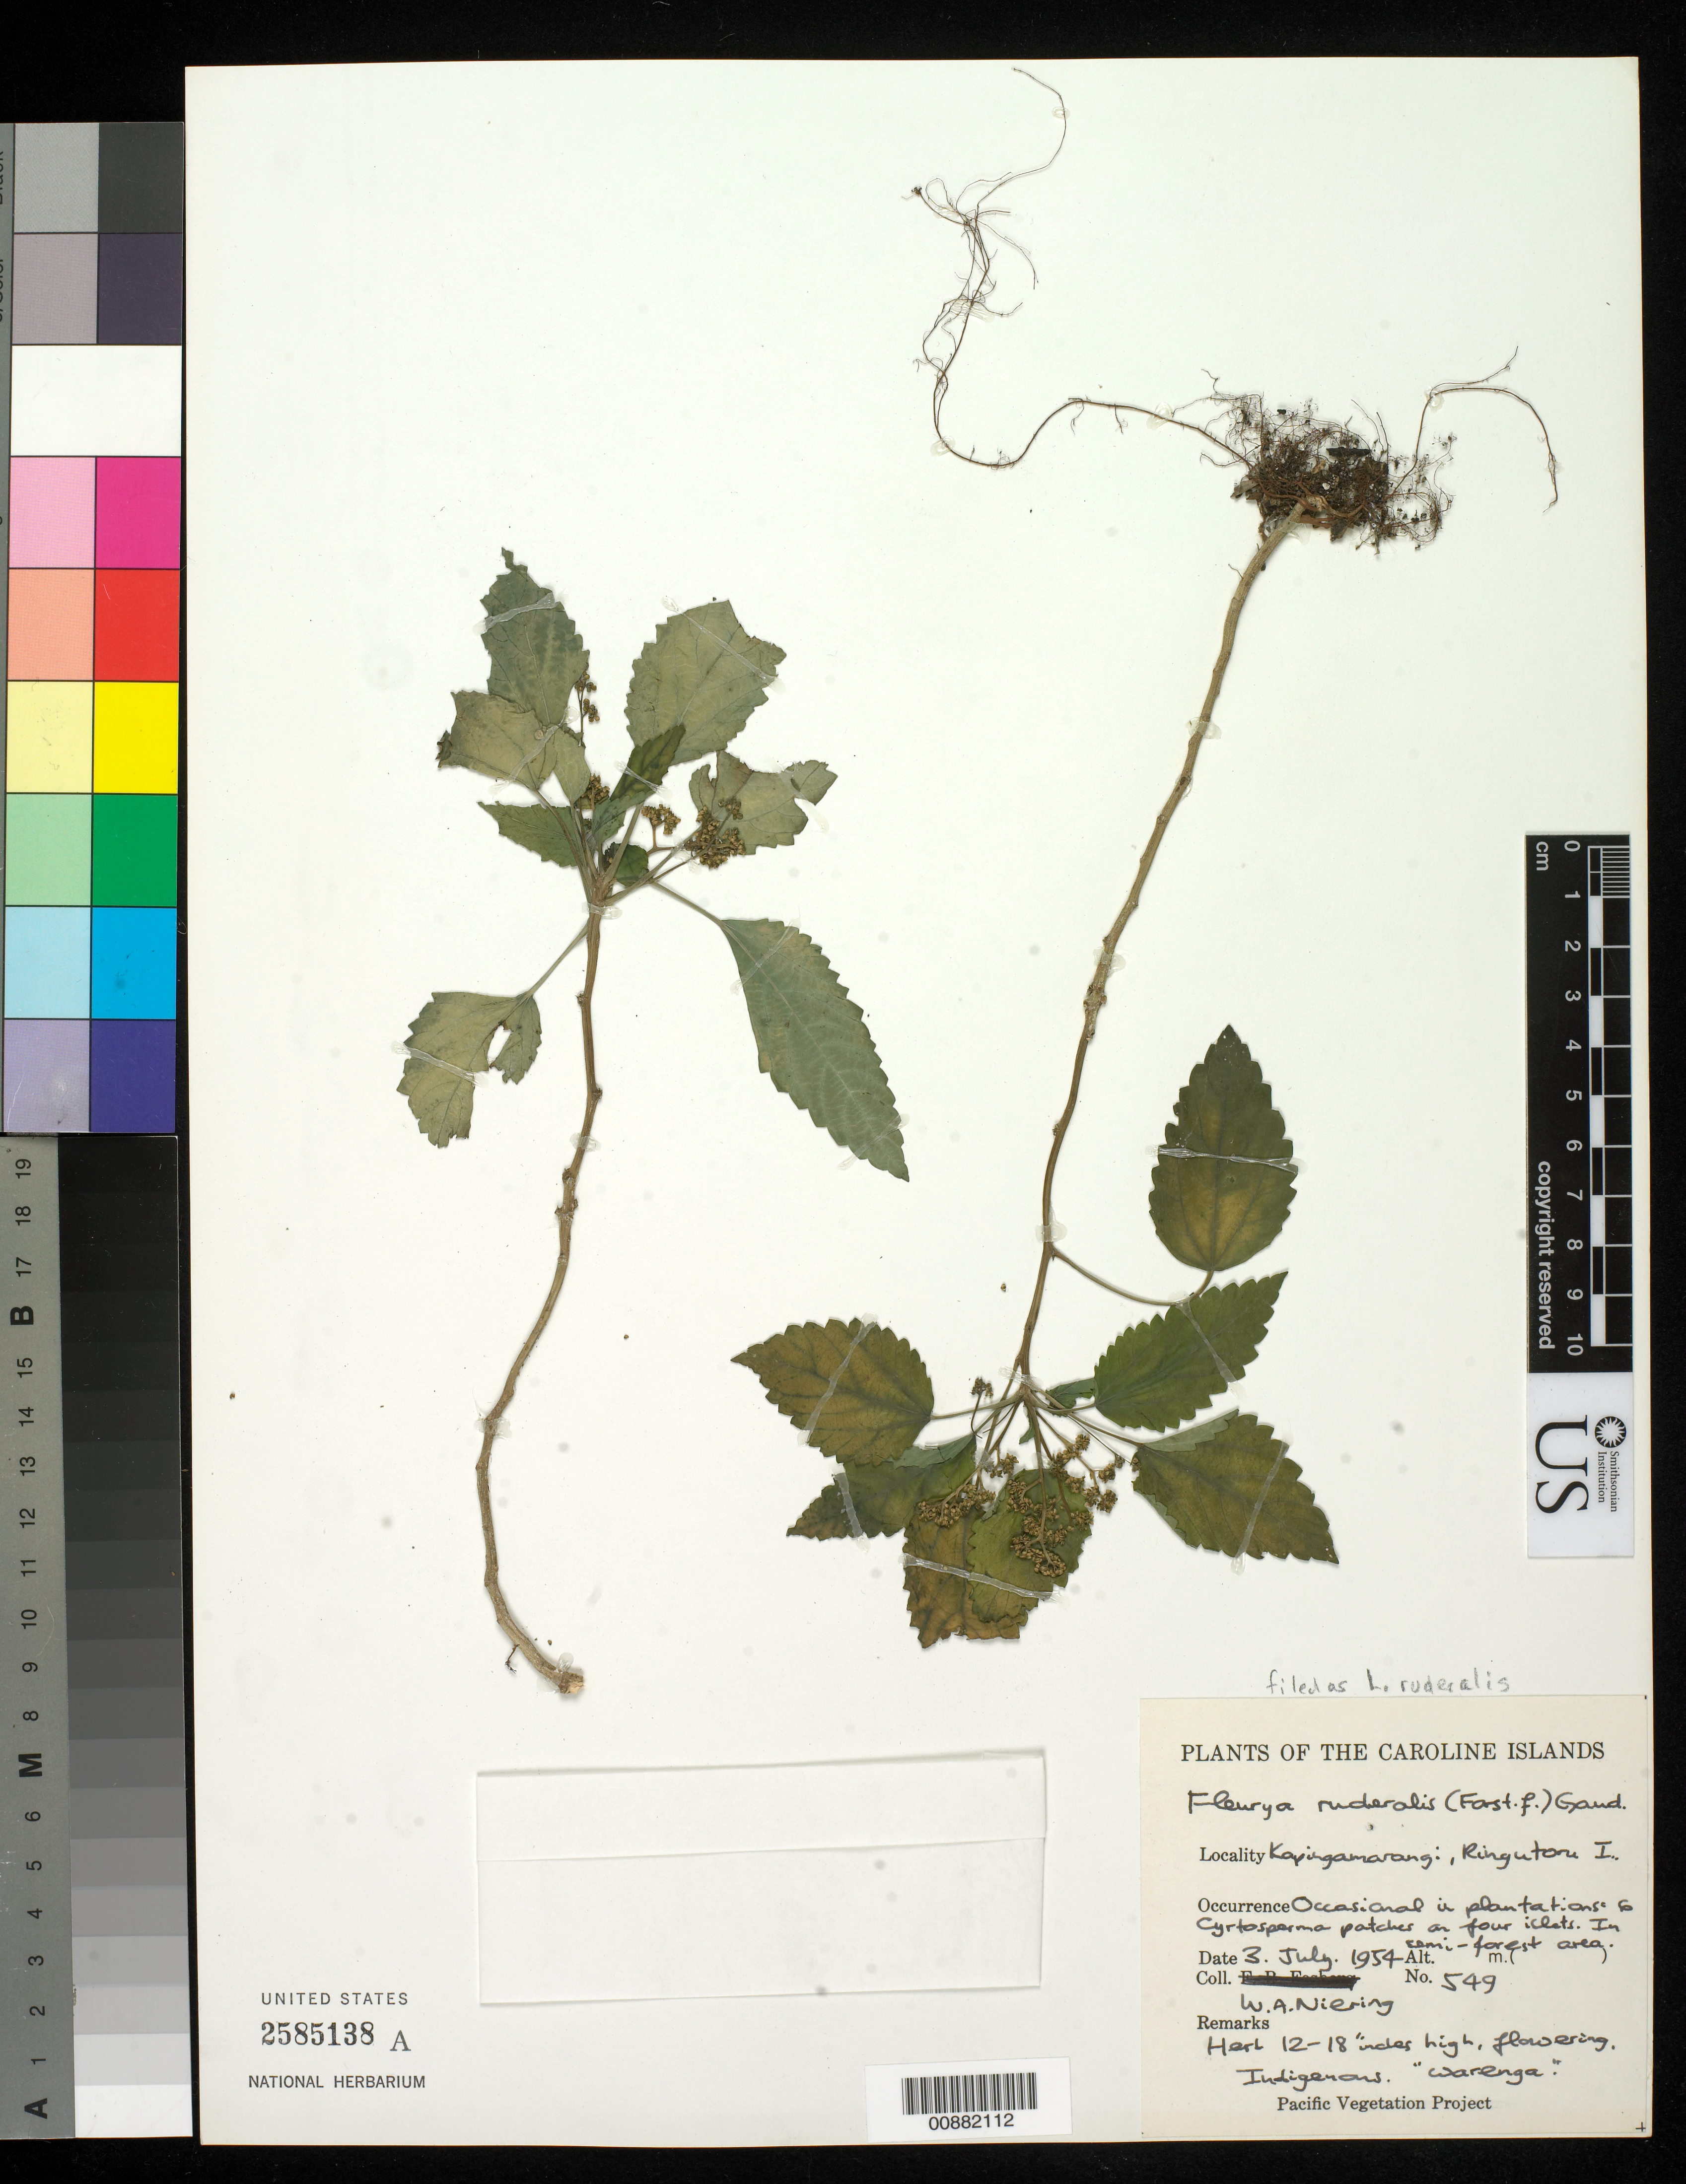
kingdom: Plantae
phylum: Tracheophyta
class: Magnoliopsida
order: Rosales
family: Urticaceae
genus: Laportea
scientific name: Laportea ruderalis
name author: (G. Forst.) Chew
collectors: W. Niering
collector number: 549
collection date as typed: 03 Jul 1954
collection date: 1954-07-03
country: Micronesia, Federated States of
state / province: Pohnpei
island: Kapingamarangi Atoll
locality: Ringutoru Islet.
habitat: occasional in plantations, in semi-forest area.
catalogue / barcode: US 2585138